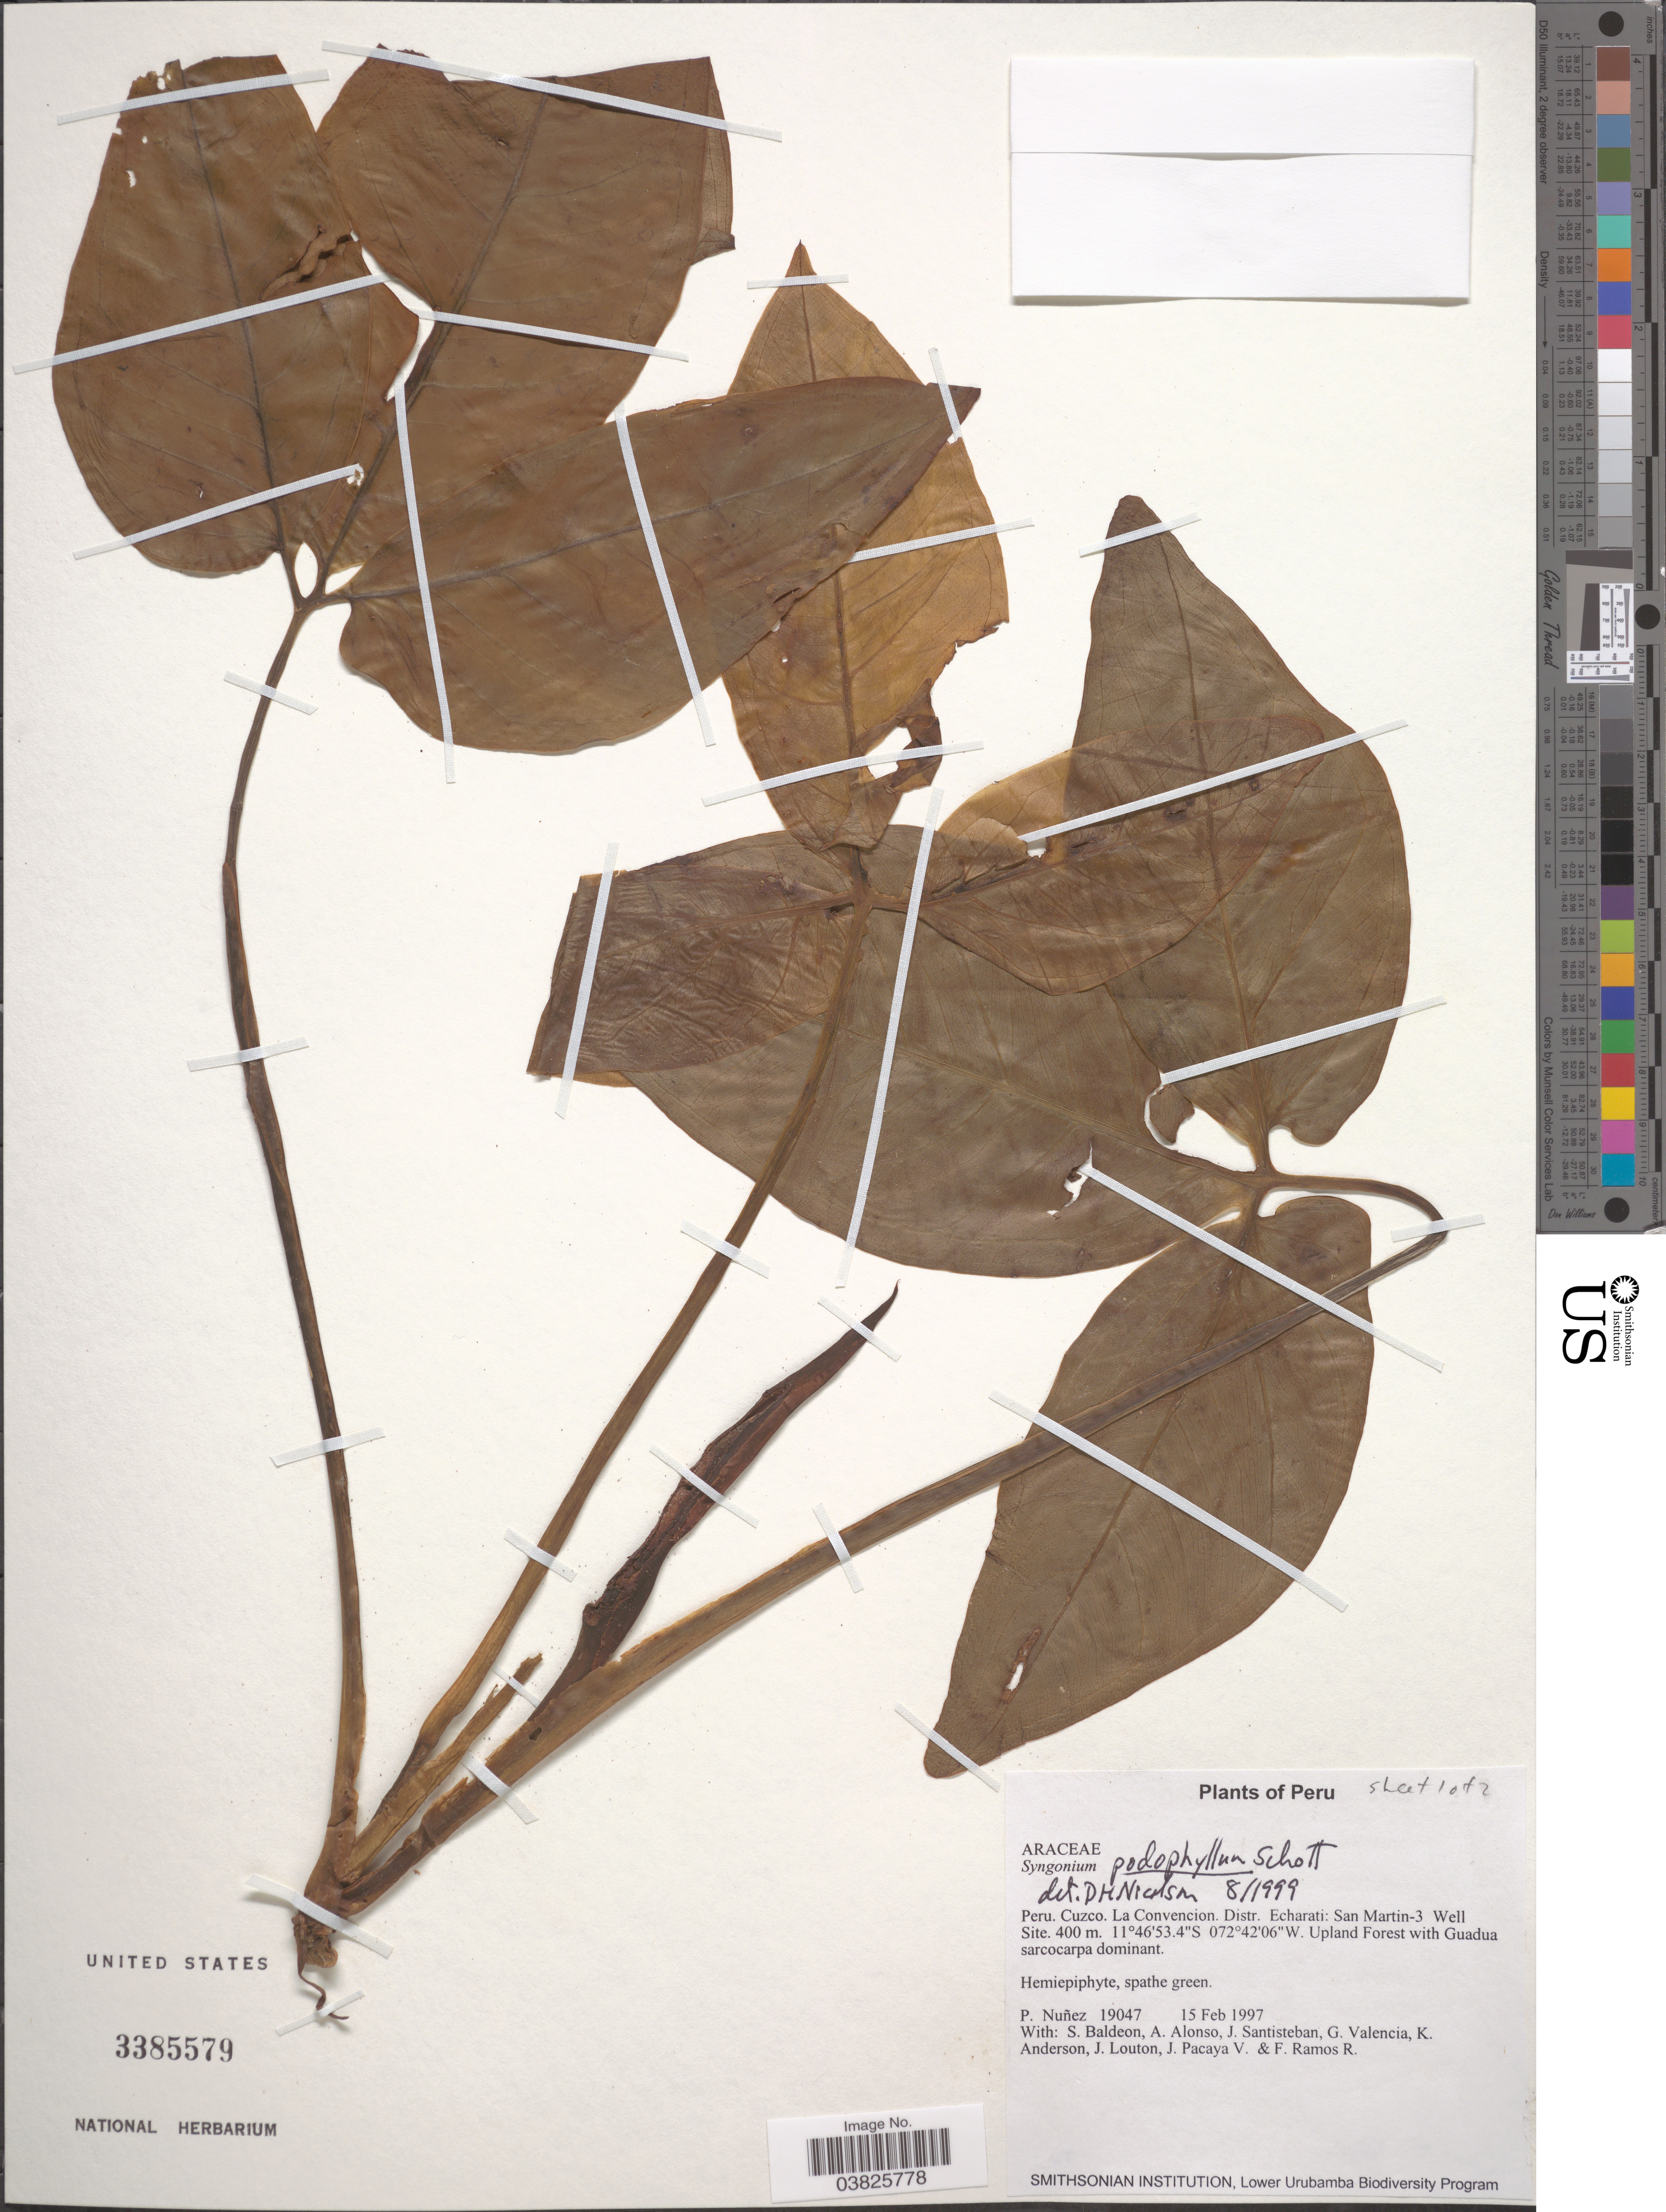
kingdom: Plantae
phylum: Tracheophyta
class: Liliopsida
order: Alismatales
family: Araceae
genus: Syngonium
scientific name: Syngonium podophyllum 'Lemon-Lime'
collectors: P. Nuñez V., S. Baldeon, A. Alonso, J. Santisteban & et al.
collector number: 19047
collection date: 1997-02-15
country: Peru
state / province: Cusco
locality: Cuzco. La Convencion. Distr. Echarati: San Martin-3 Well Site. Upland Forest.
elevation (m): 400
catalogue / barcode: US 3385579